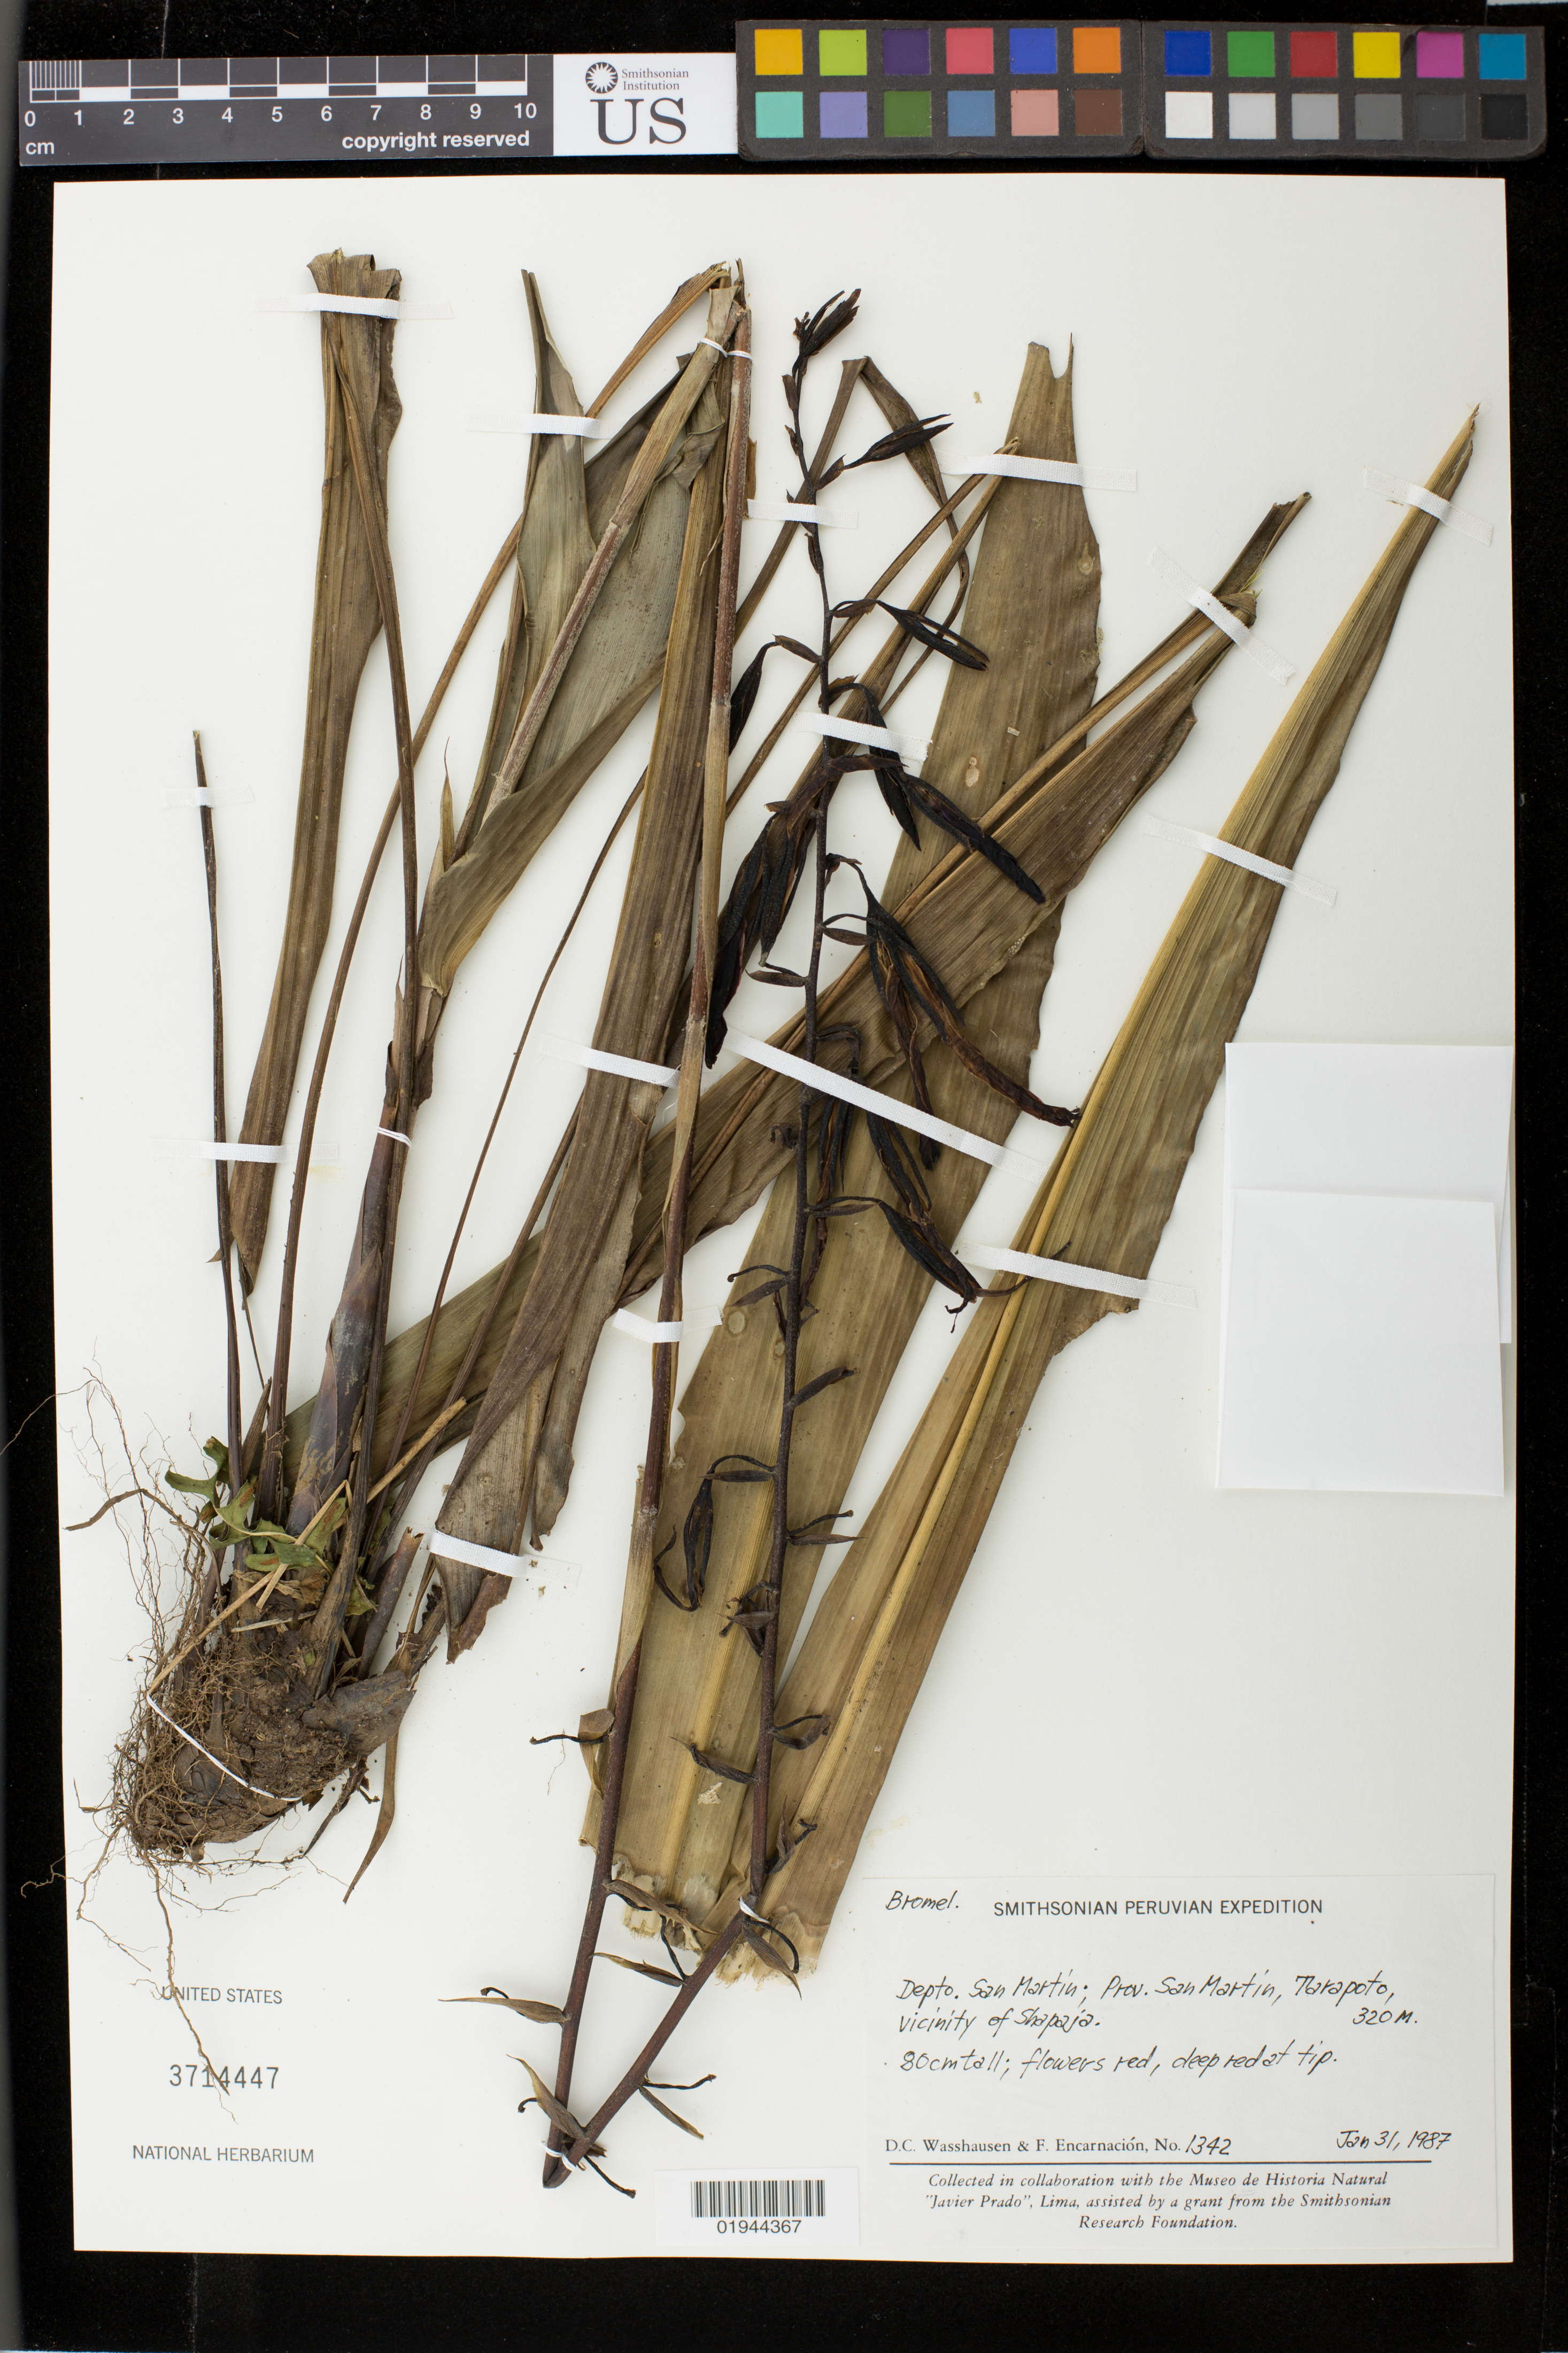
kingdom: Plantae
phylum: Tracheophyta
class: Liliopsida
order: Poales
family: Bromeliaceae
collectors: D. C. Wasshausen & F. Encarnación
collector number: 1342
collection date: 1987-01-31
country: Peru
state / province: San Martín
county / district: San Martín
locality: Tarapoto, vicinity of Shapaja.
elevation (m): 320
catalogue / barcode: US 3714447